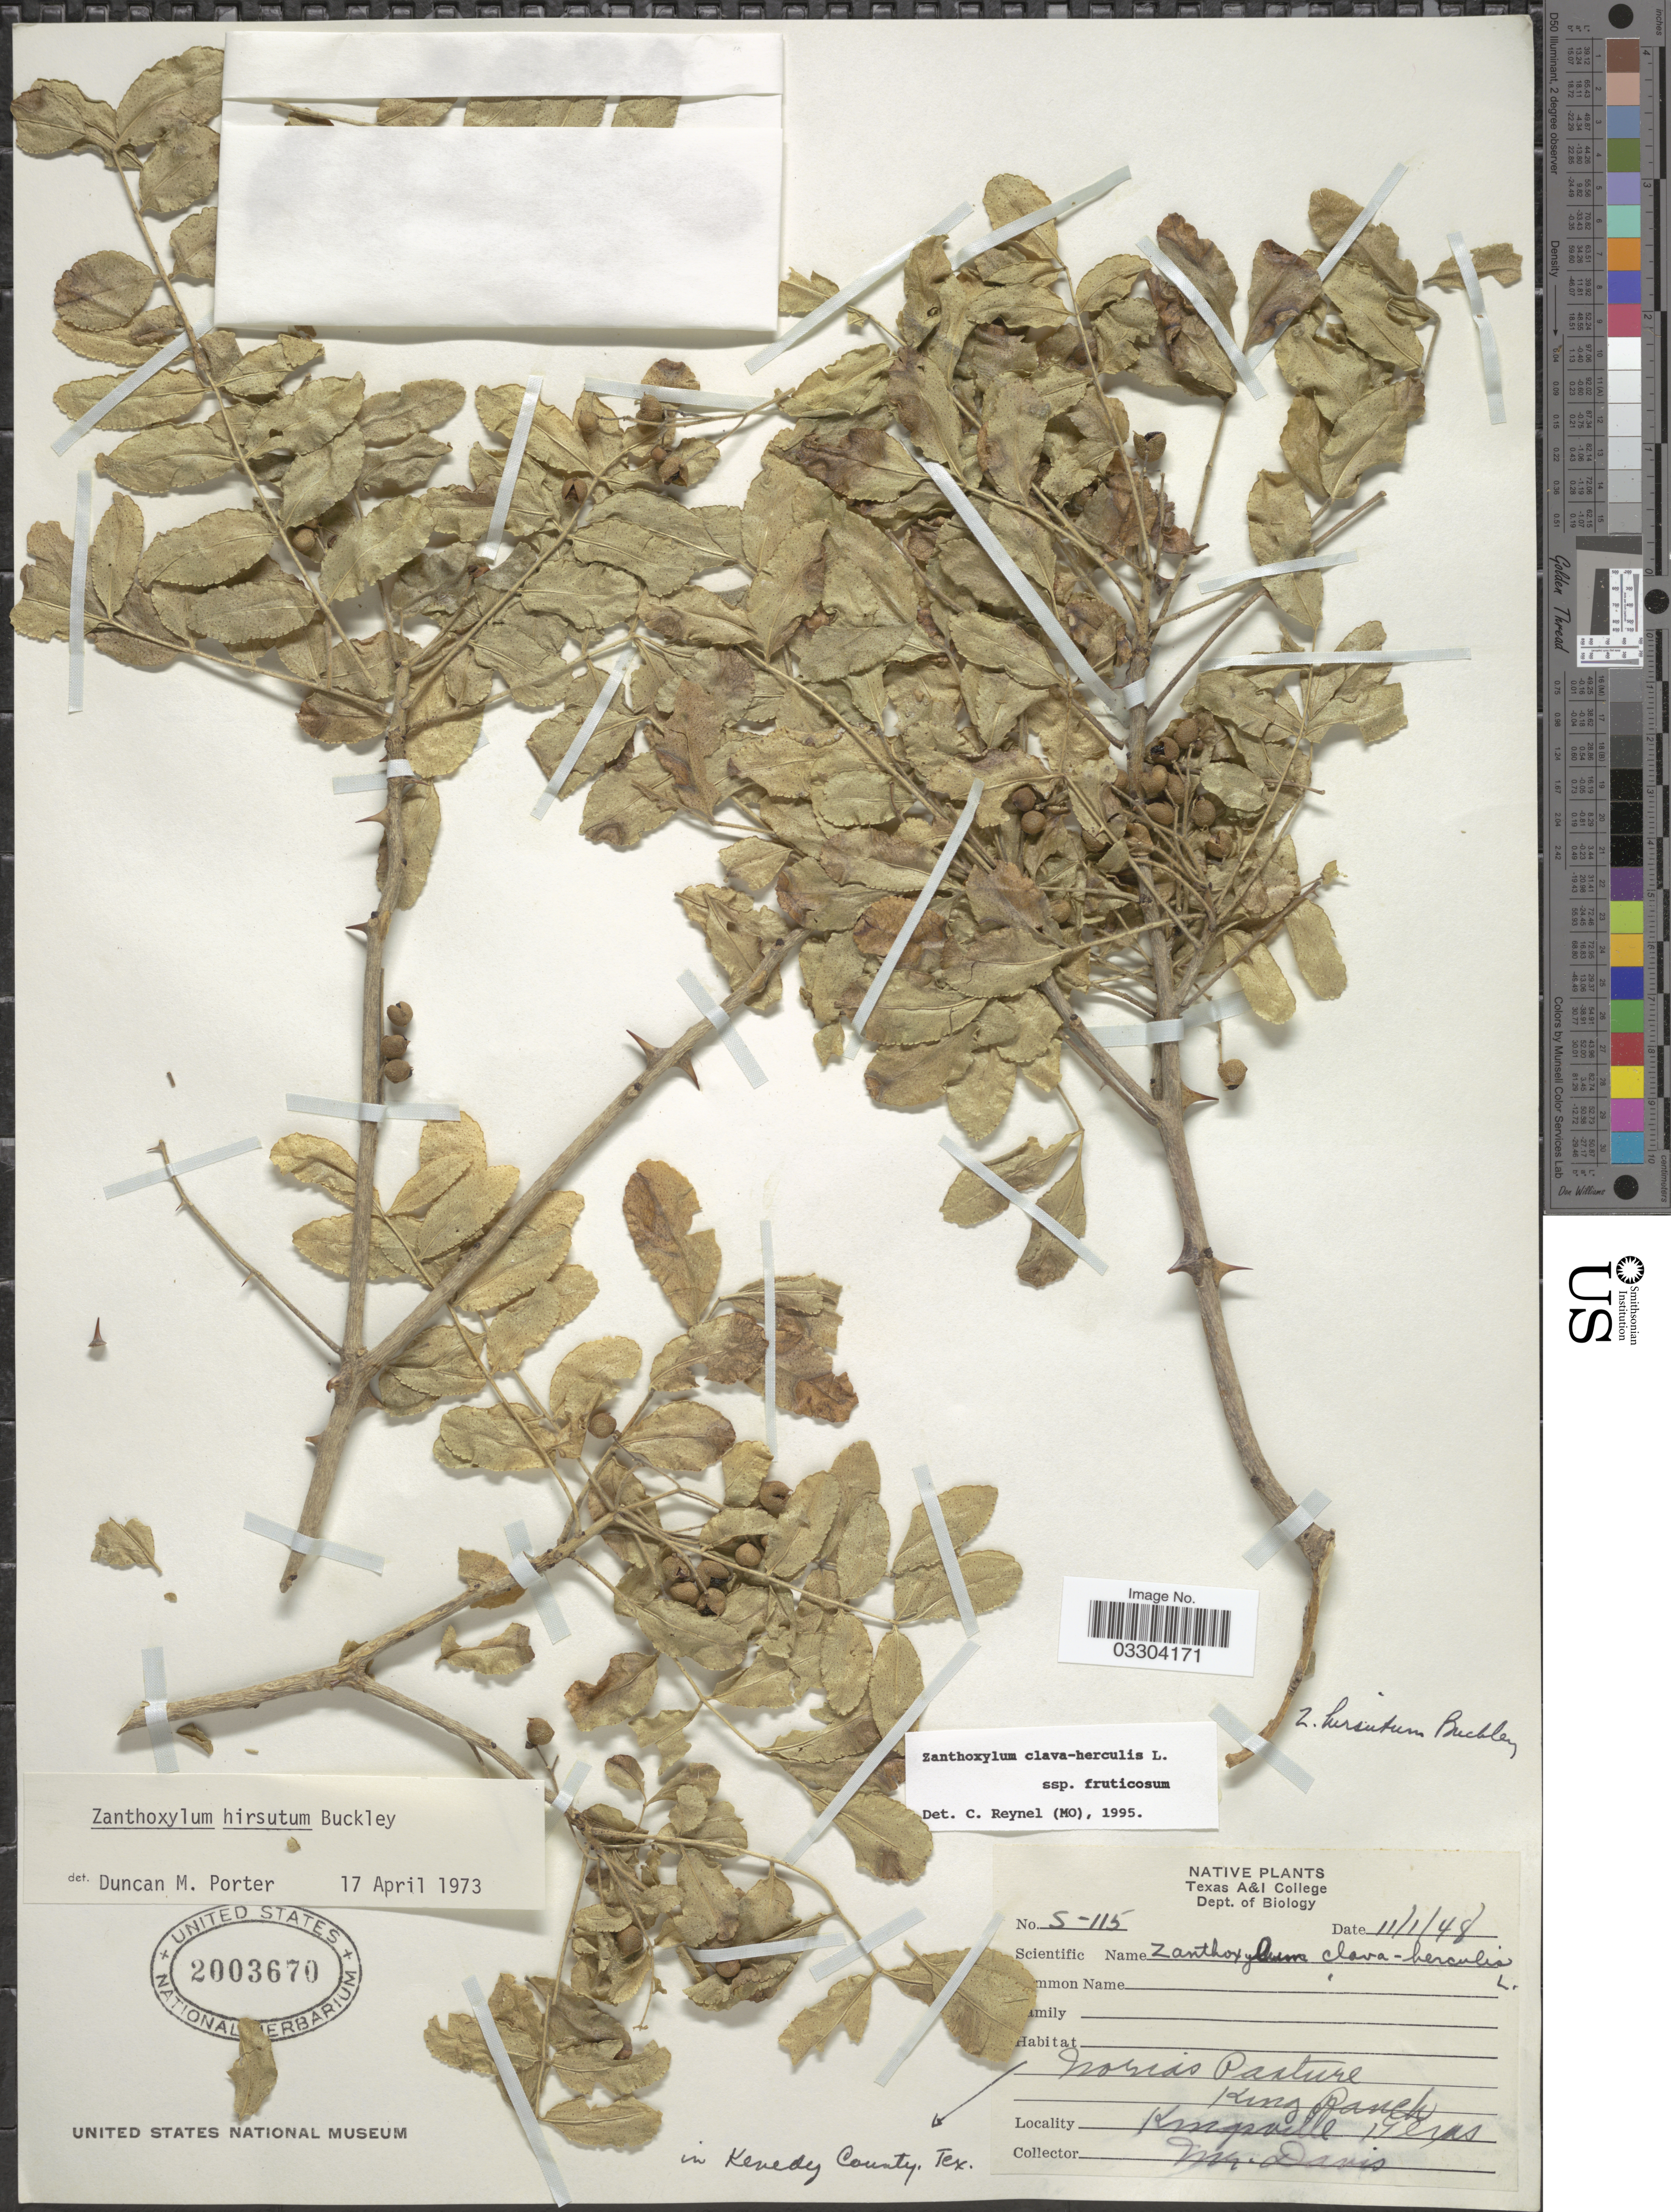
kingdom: Plantae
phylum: Tracheophyta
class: Magnoliopsida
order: Sapindales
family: Rutaceae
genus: Zanthoxylum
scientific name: Zanthoxylum clava-herculis subsp. fruticosum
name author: (A. Gray) Reynel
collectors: Mr. Davis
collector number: S-115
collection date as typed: Transcribed d/m/y: 11/1/48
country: United States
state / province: Texas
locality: Kingsville.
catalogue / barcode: US 2003670